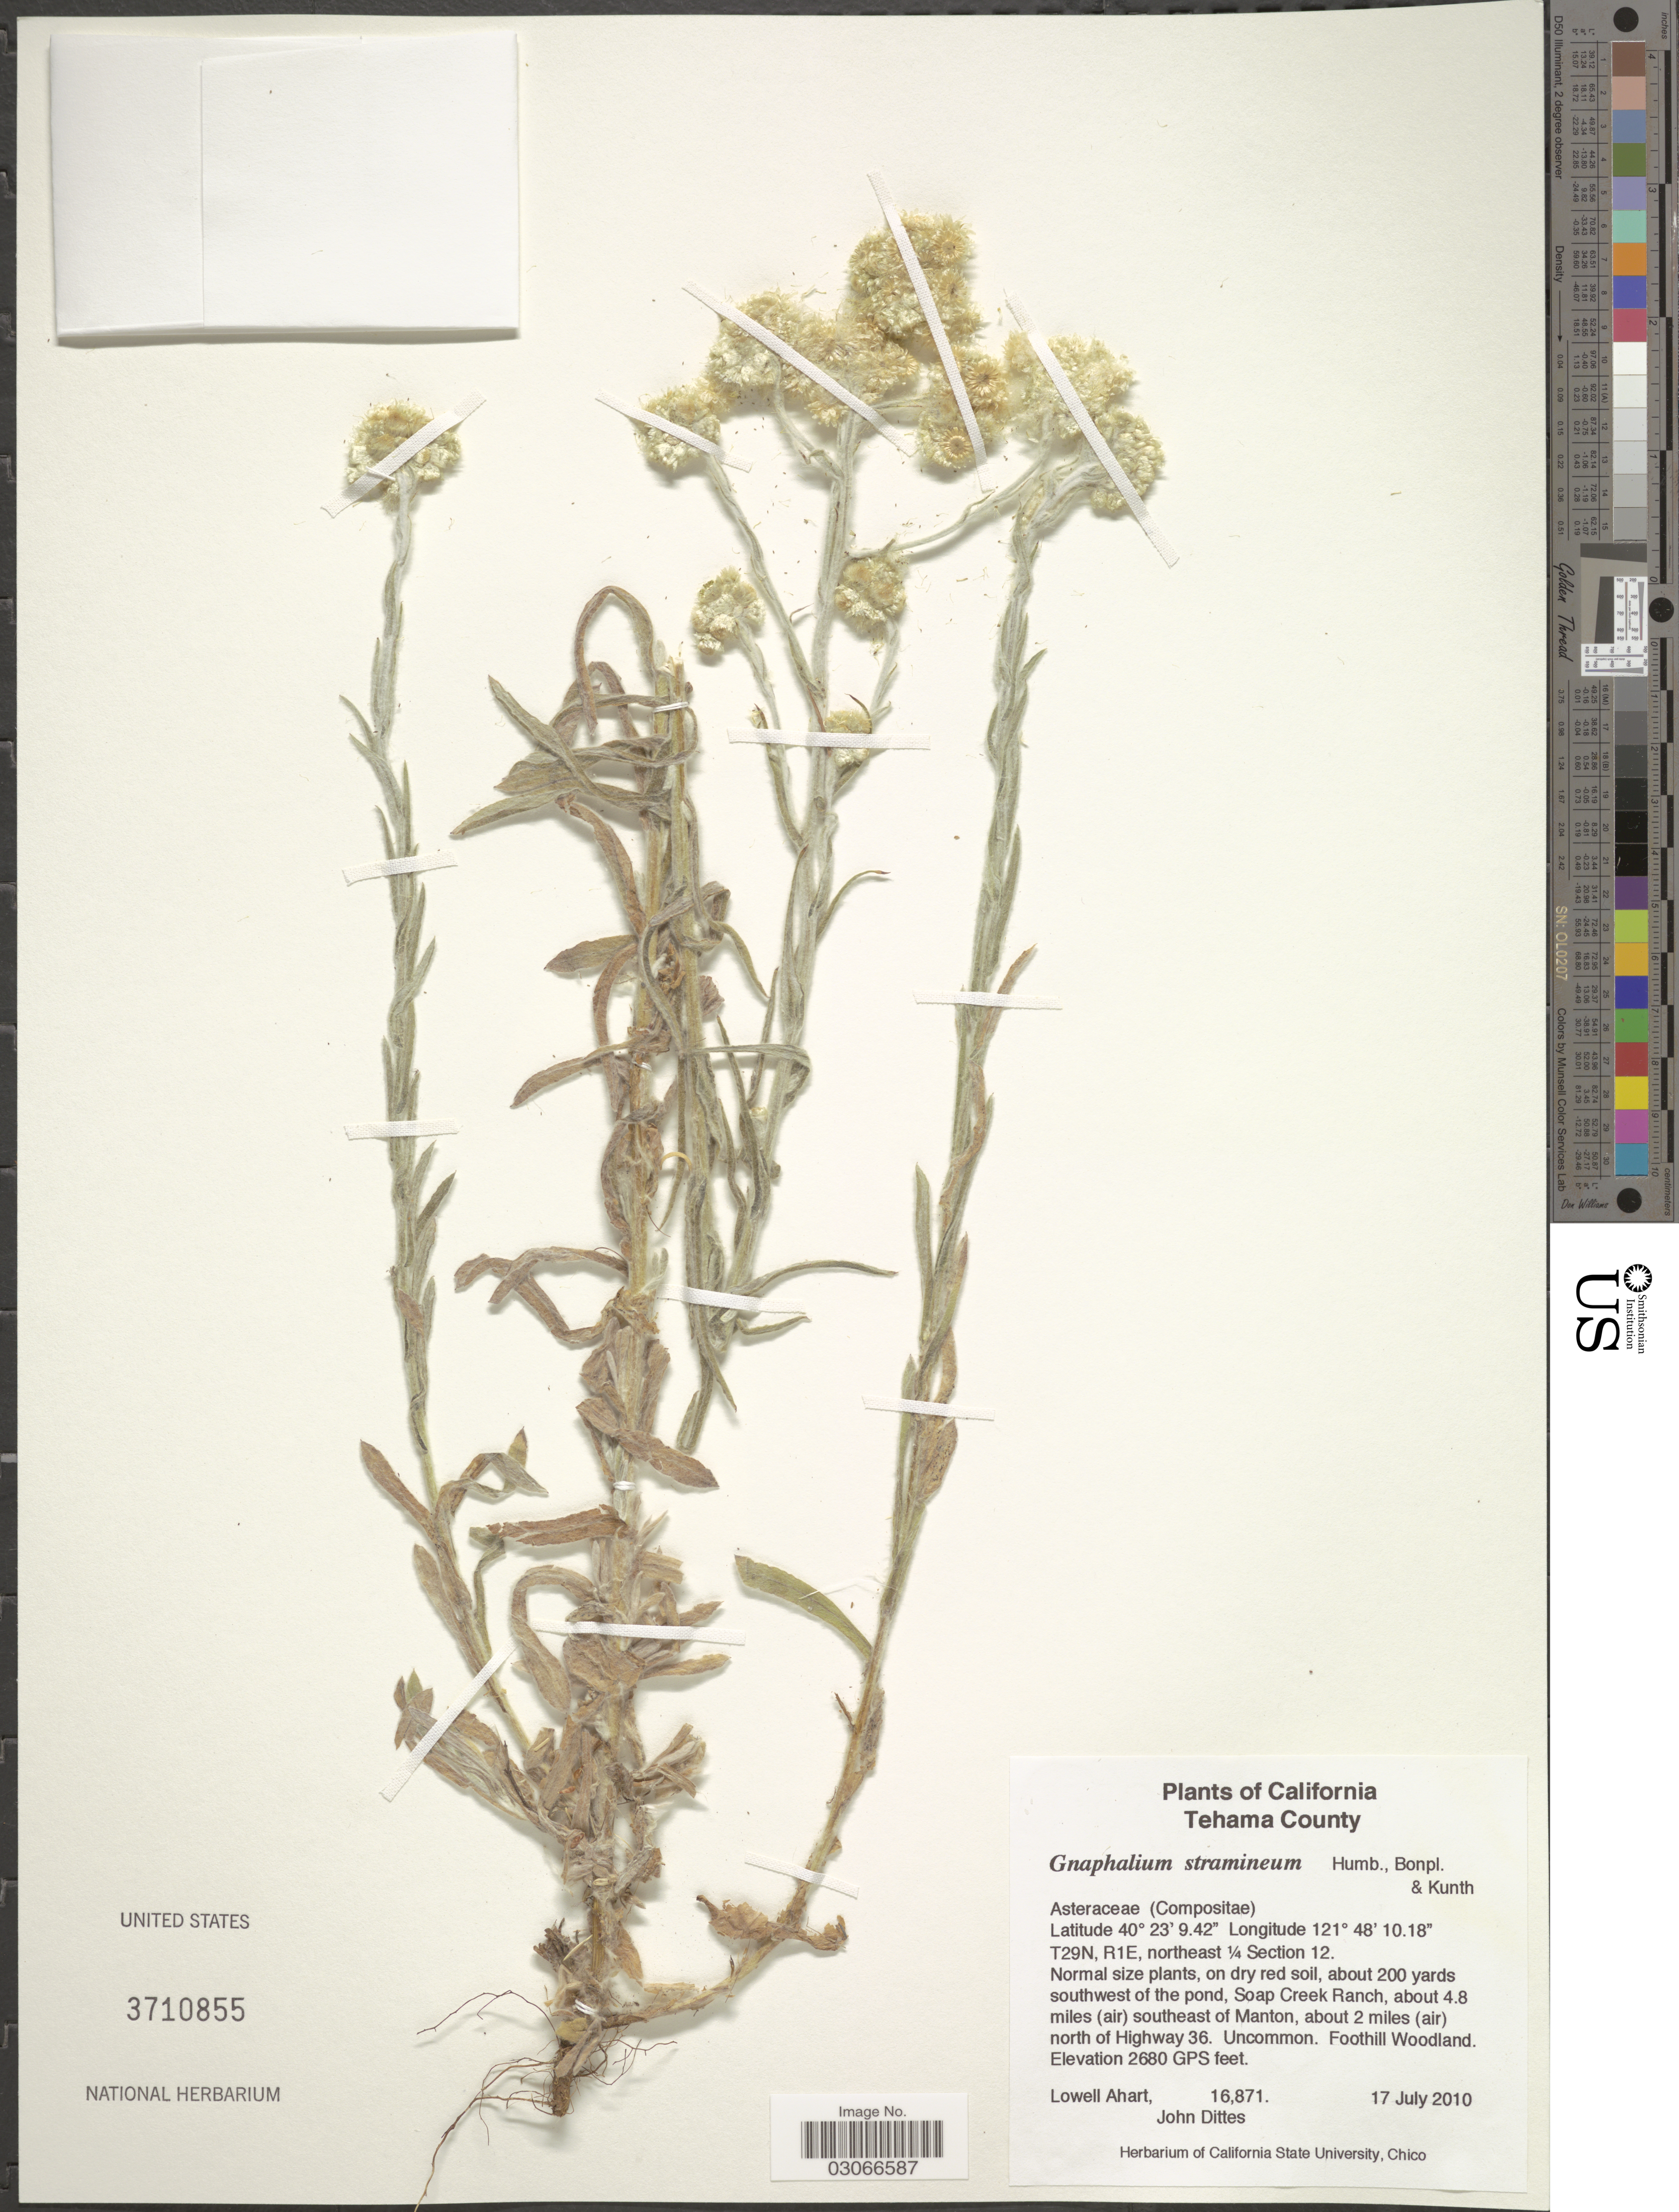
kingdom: Plantae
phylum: Tracheophyta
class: Magnoliopsida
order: Asterales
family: Asteraceae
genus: Gnaphalium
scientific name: Gnaphalium stramineum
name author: Kunth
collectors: L. Ahart & J. Dittes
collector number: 16871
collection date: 2010-07-17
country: United States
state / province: California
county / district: Tehama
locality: Tehema County. T29N, R1E, northeast ¼ Section 12, about 200 yards southwest of the pond, Soap Creek Ranch, about 4.8 miles (air) southeast of Manton, about 2 miles (air) north of Highway 36.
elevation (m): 817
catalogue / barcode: US 3710855